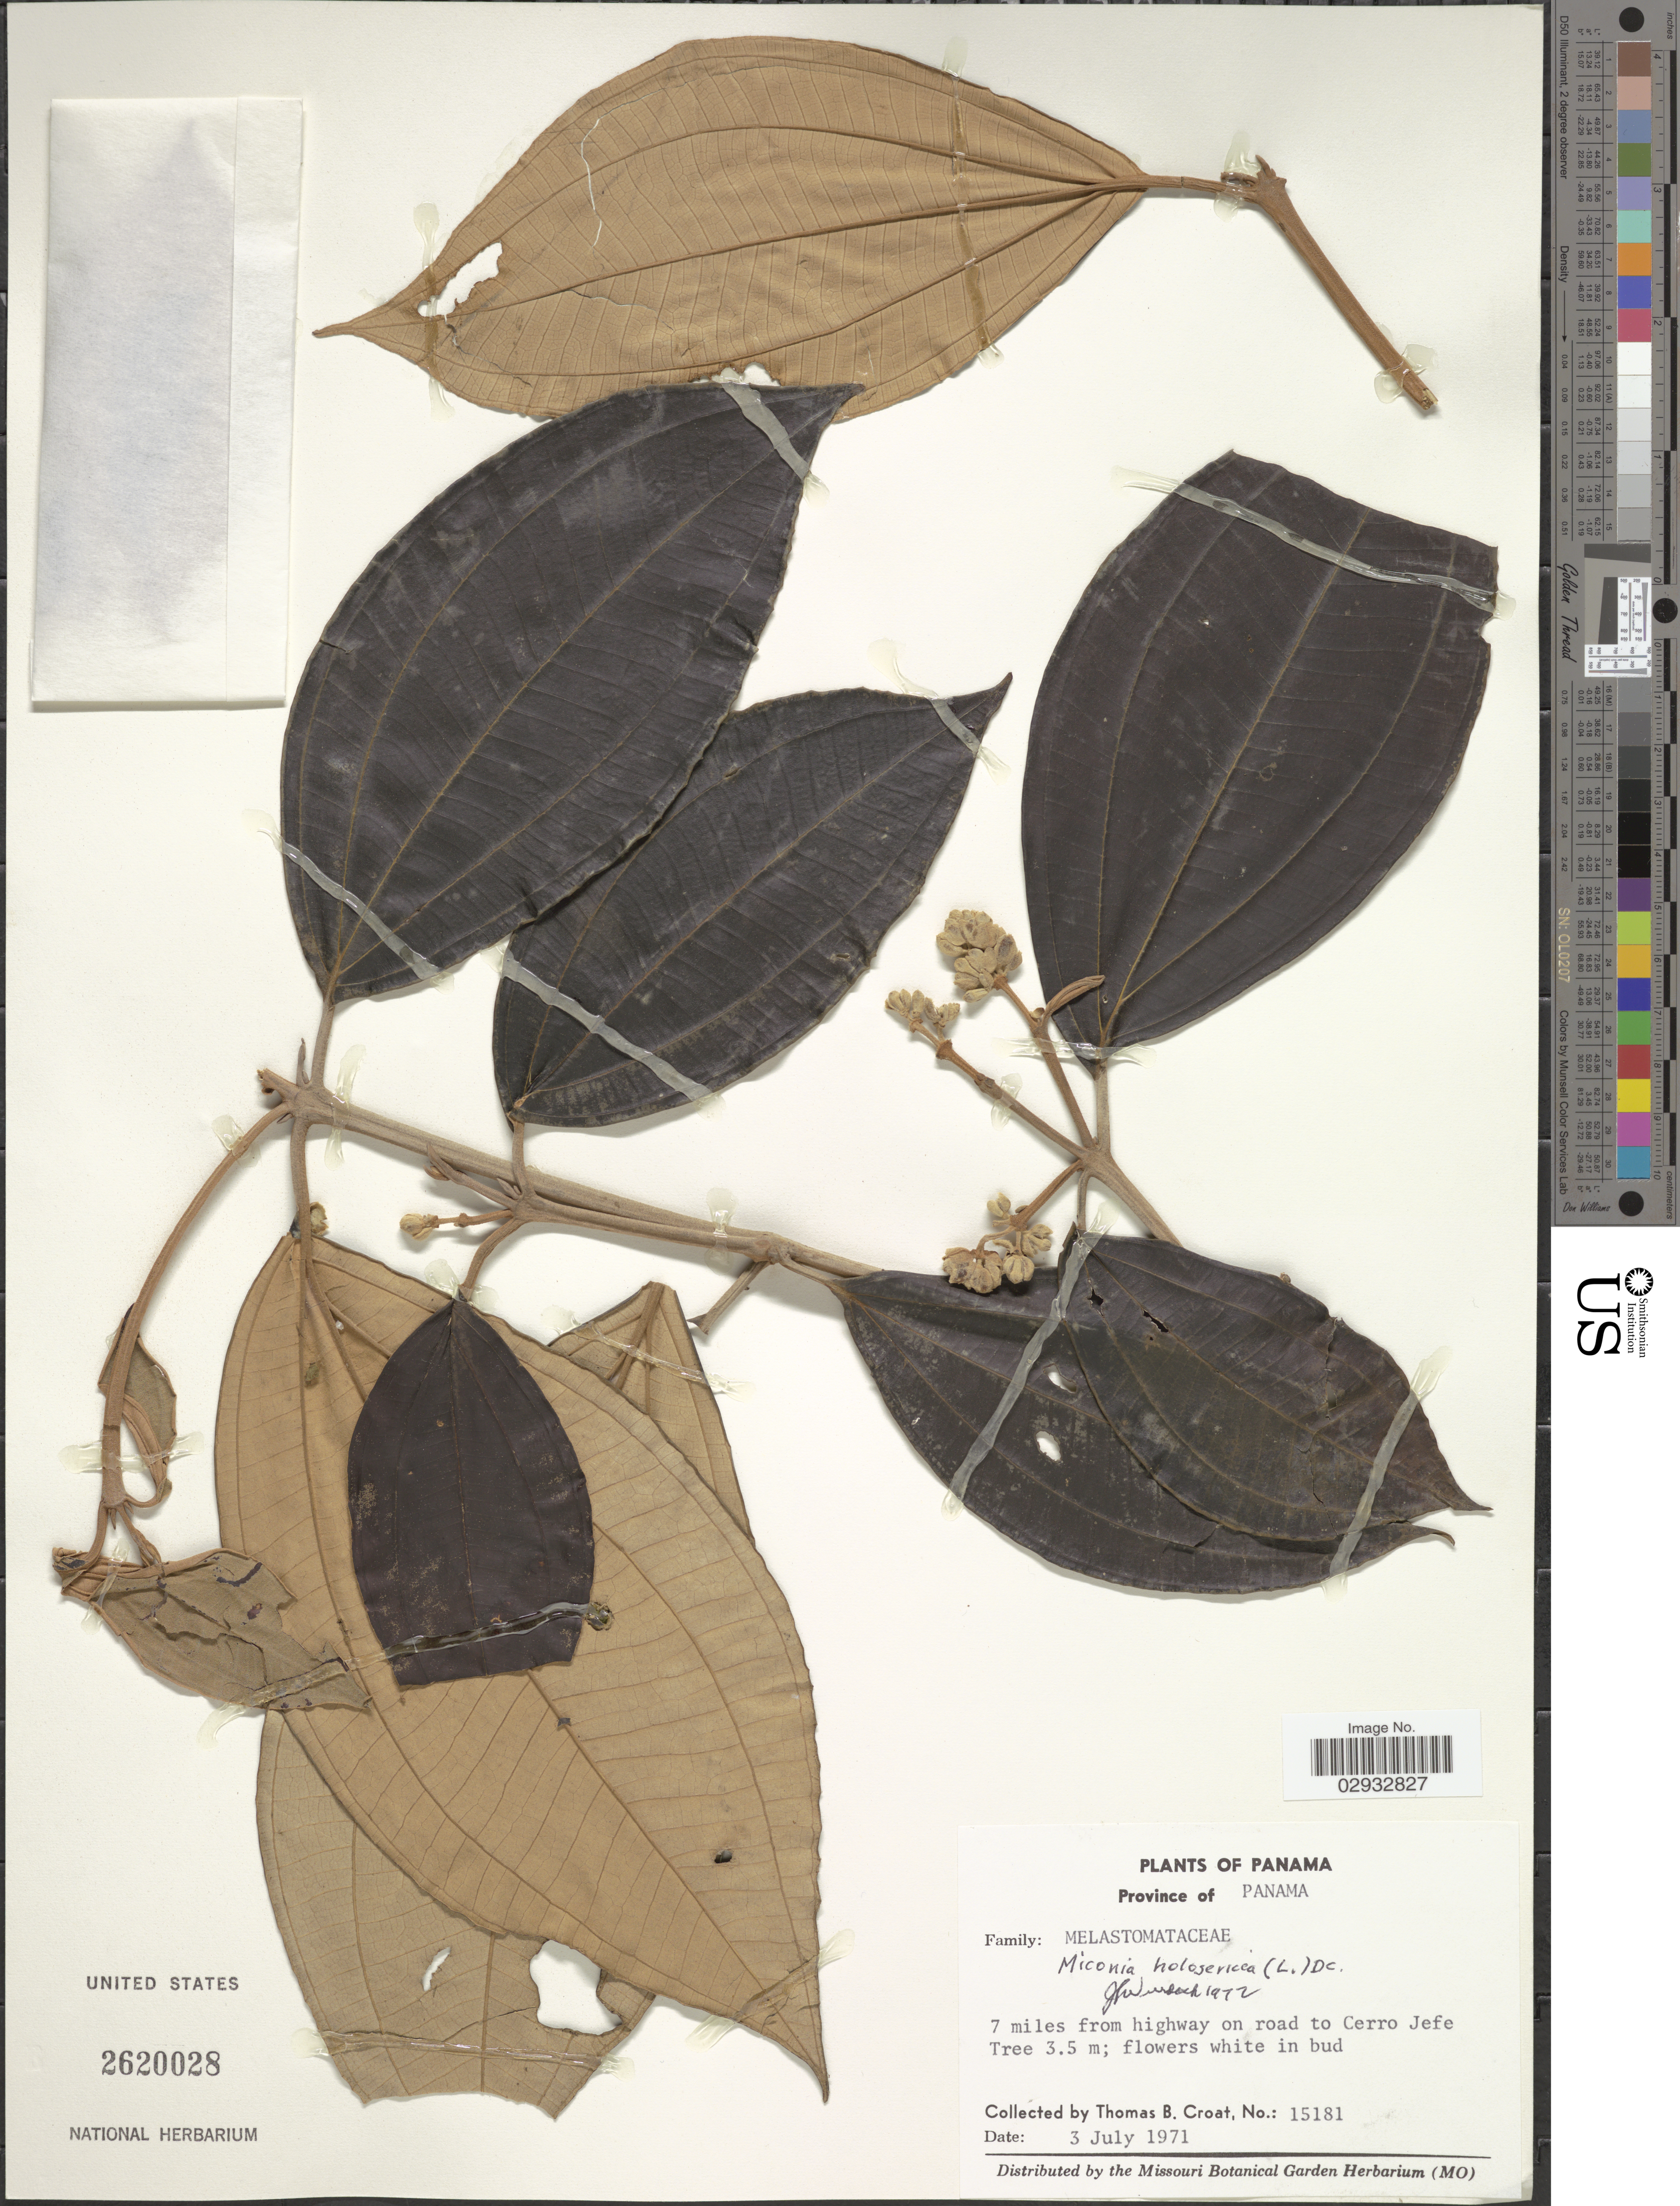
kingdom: Plantae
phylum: Tracheophyta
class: Magnoliopsida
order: Myrtales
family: Melastomataceae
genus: Miconia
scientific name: Miconia holosericea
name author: (L.) DC.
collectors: T. B. Croat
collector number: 15181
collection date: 1971-07-03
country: Panama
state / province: Panamá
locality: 7 miles from highway on road to Cerro Jefe.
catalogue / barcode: US 2620028